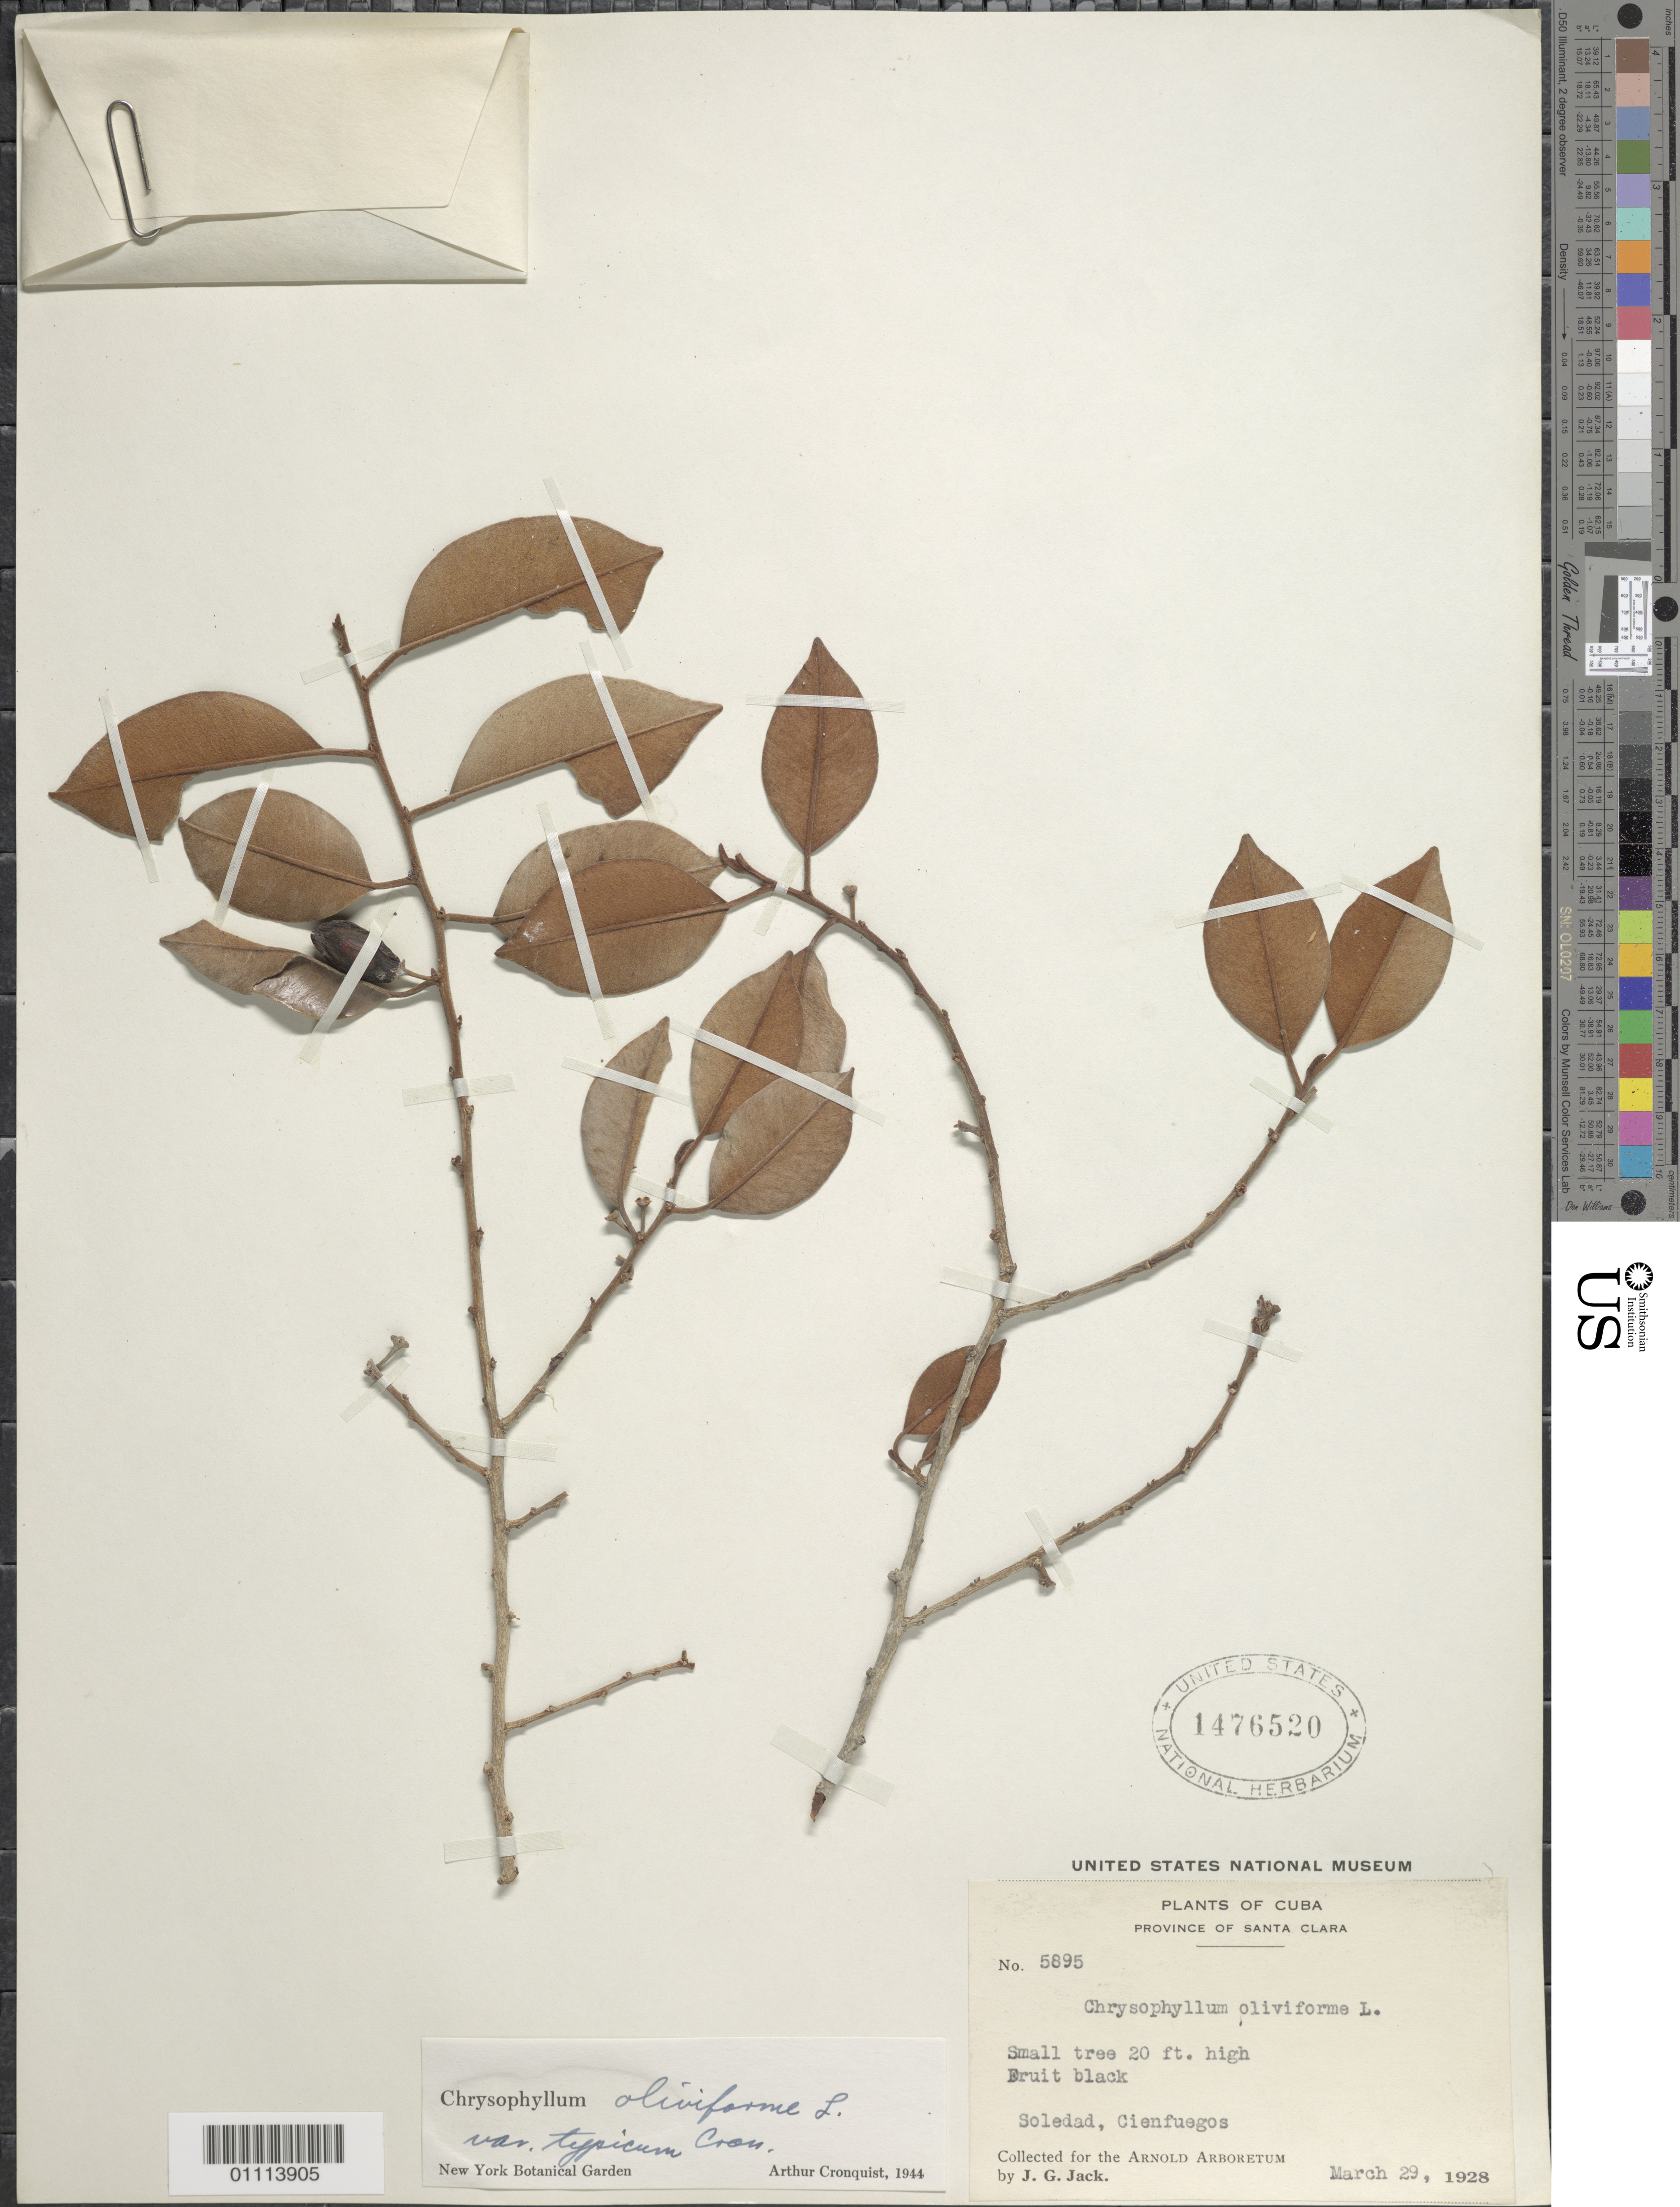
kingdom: Plantae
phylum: Tracheophyta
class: Magnoliopsida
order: Ericales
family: Sapotaceae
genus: Chrysophyllum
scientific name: Chrysophyllum oliviforme var. typicum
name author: Cronq.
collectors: J. G. Jack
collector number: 5895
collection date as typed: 29 Mar 1928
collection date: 1928-03-29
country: Cuba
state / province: Cienfuegos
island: Cuba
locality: Soledad, Cienfuegos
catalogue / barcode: US 1476520